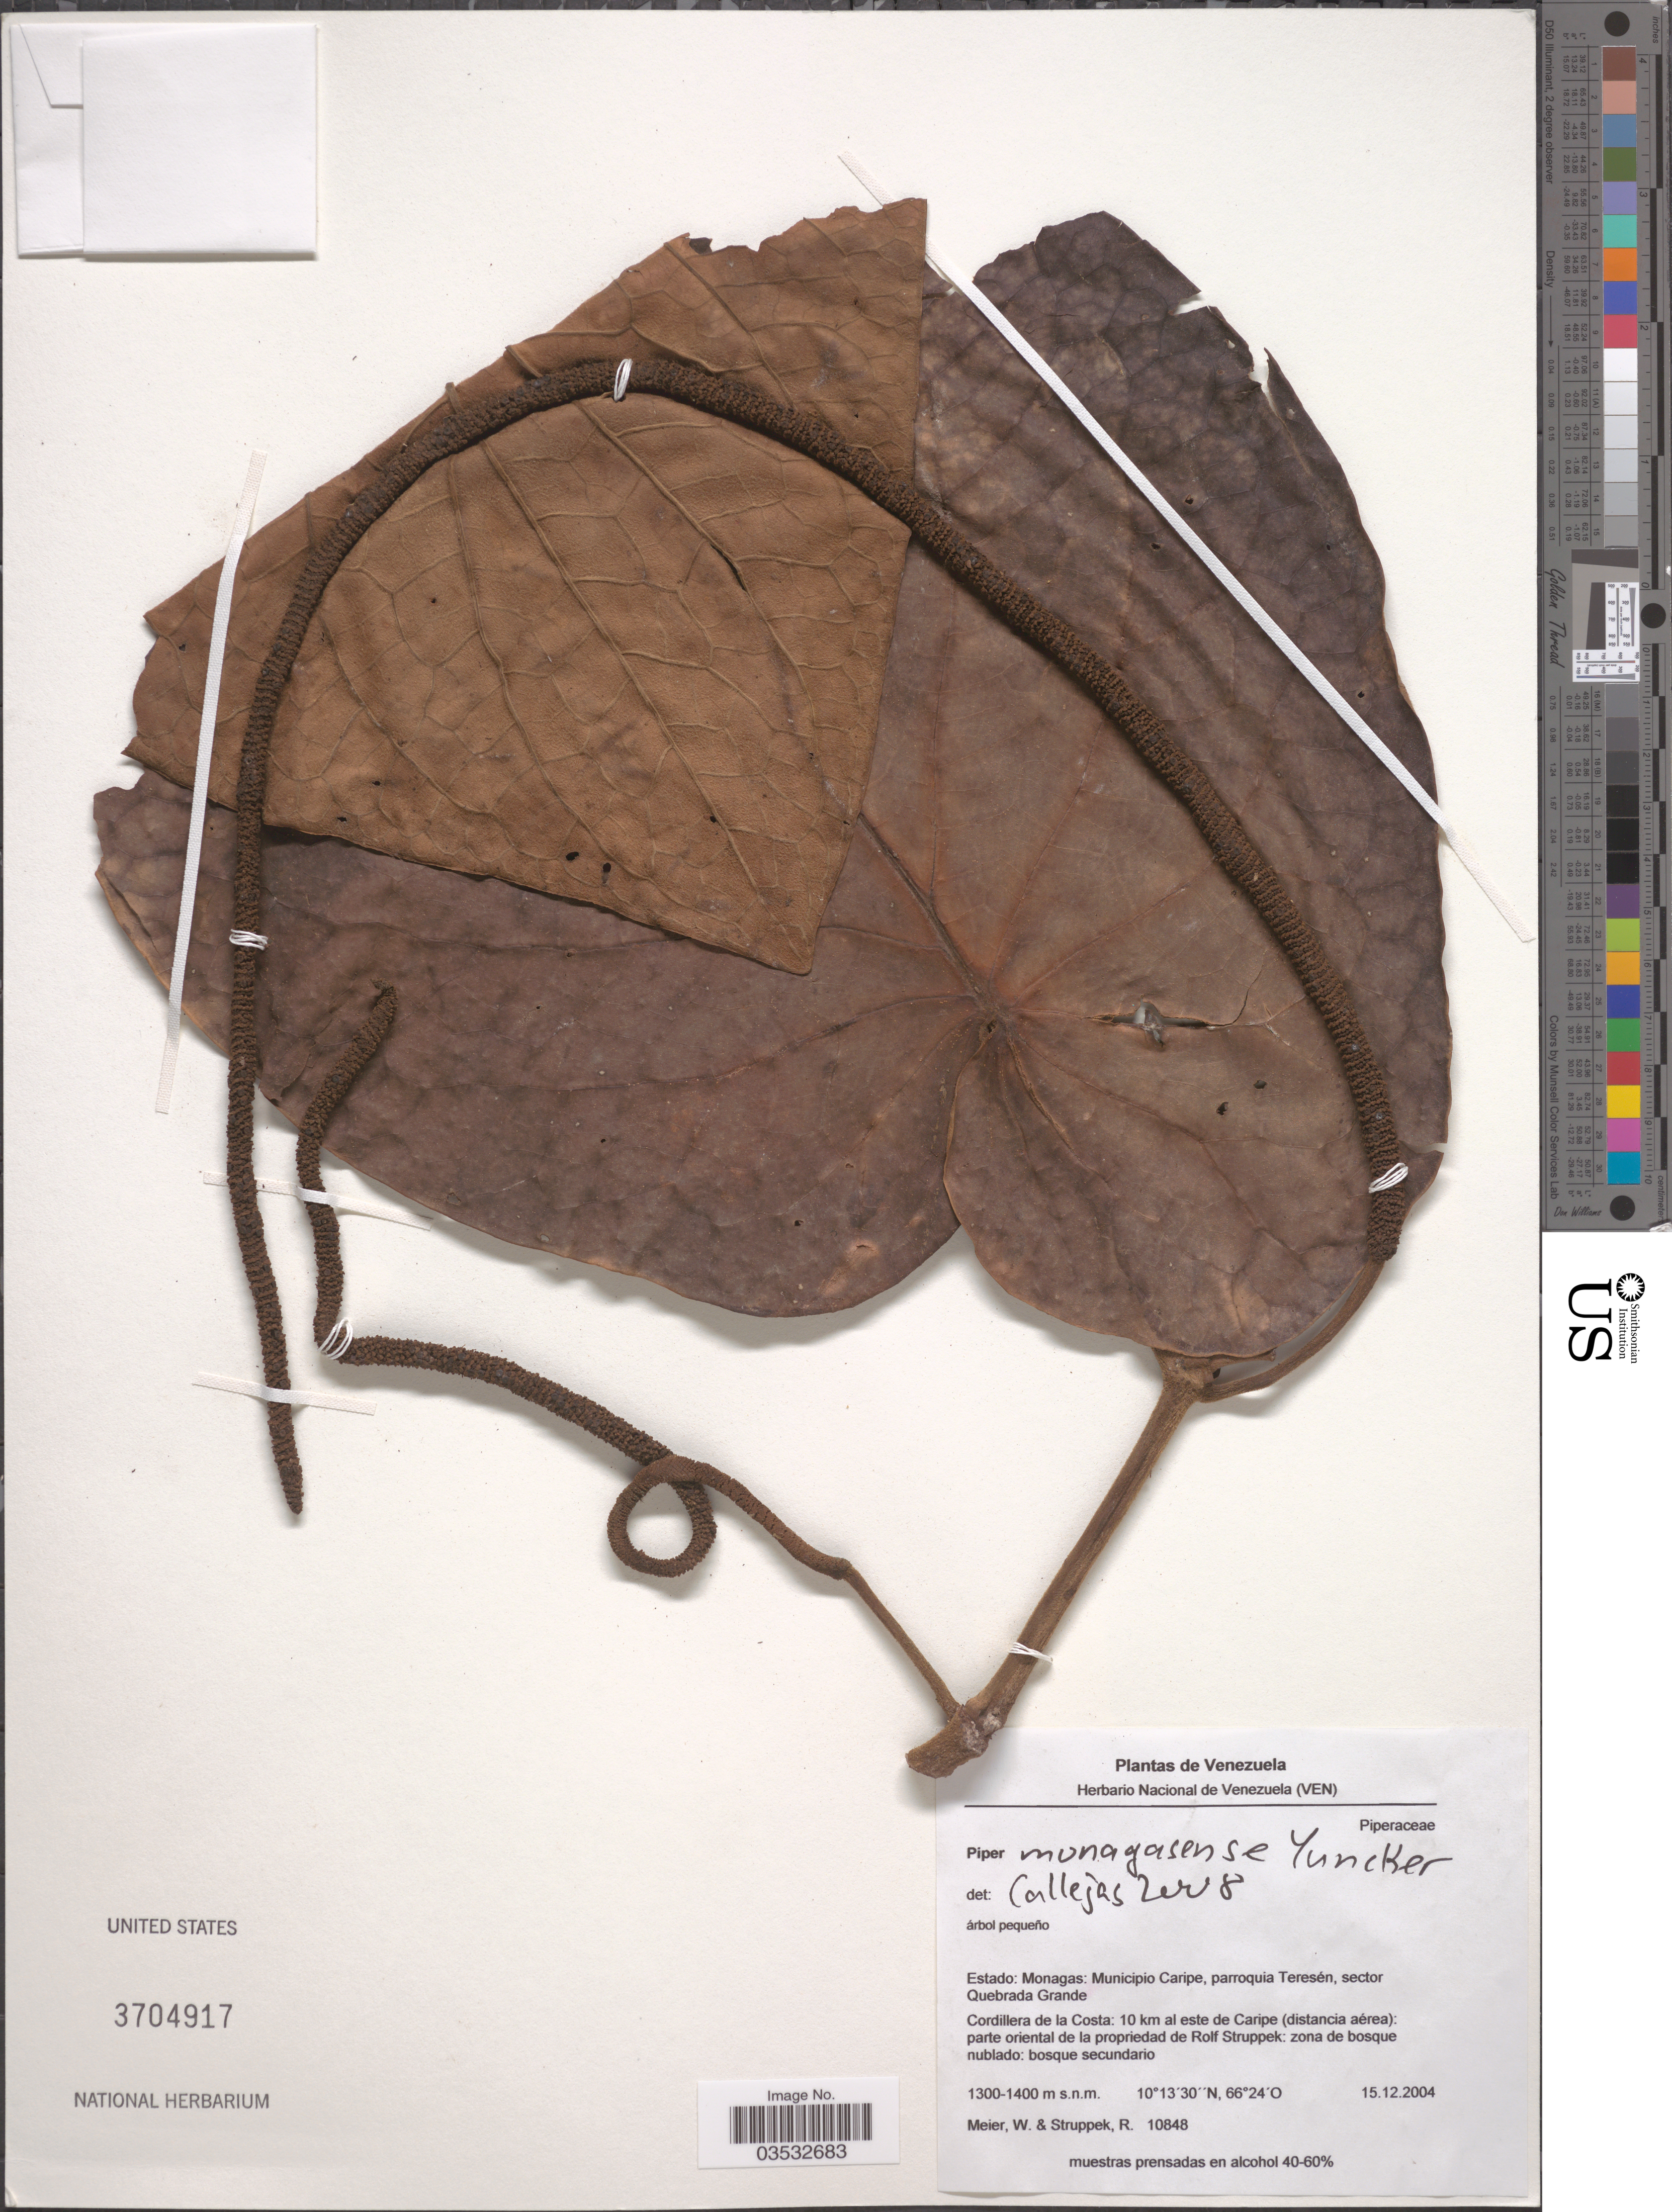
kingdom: Plantae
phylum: Tracheophyta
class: Magnoliopsida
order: Piperales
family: Piperaceae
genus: Piper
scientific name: Piper monagasense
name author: Yunck.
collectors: W. Meier & R. Struppek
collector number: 10848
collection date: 2004-12-15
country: Venezuela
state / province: Monagas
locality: Munucipio Caripe, parroquia Teresén, sector Quebrada Grande. Cordillera de la Costa: 10 km al este de Caripe (distancia aérea): parte oriental de la propriedad de Rolf Struppek.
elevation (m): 1300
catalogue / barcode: US 3704917